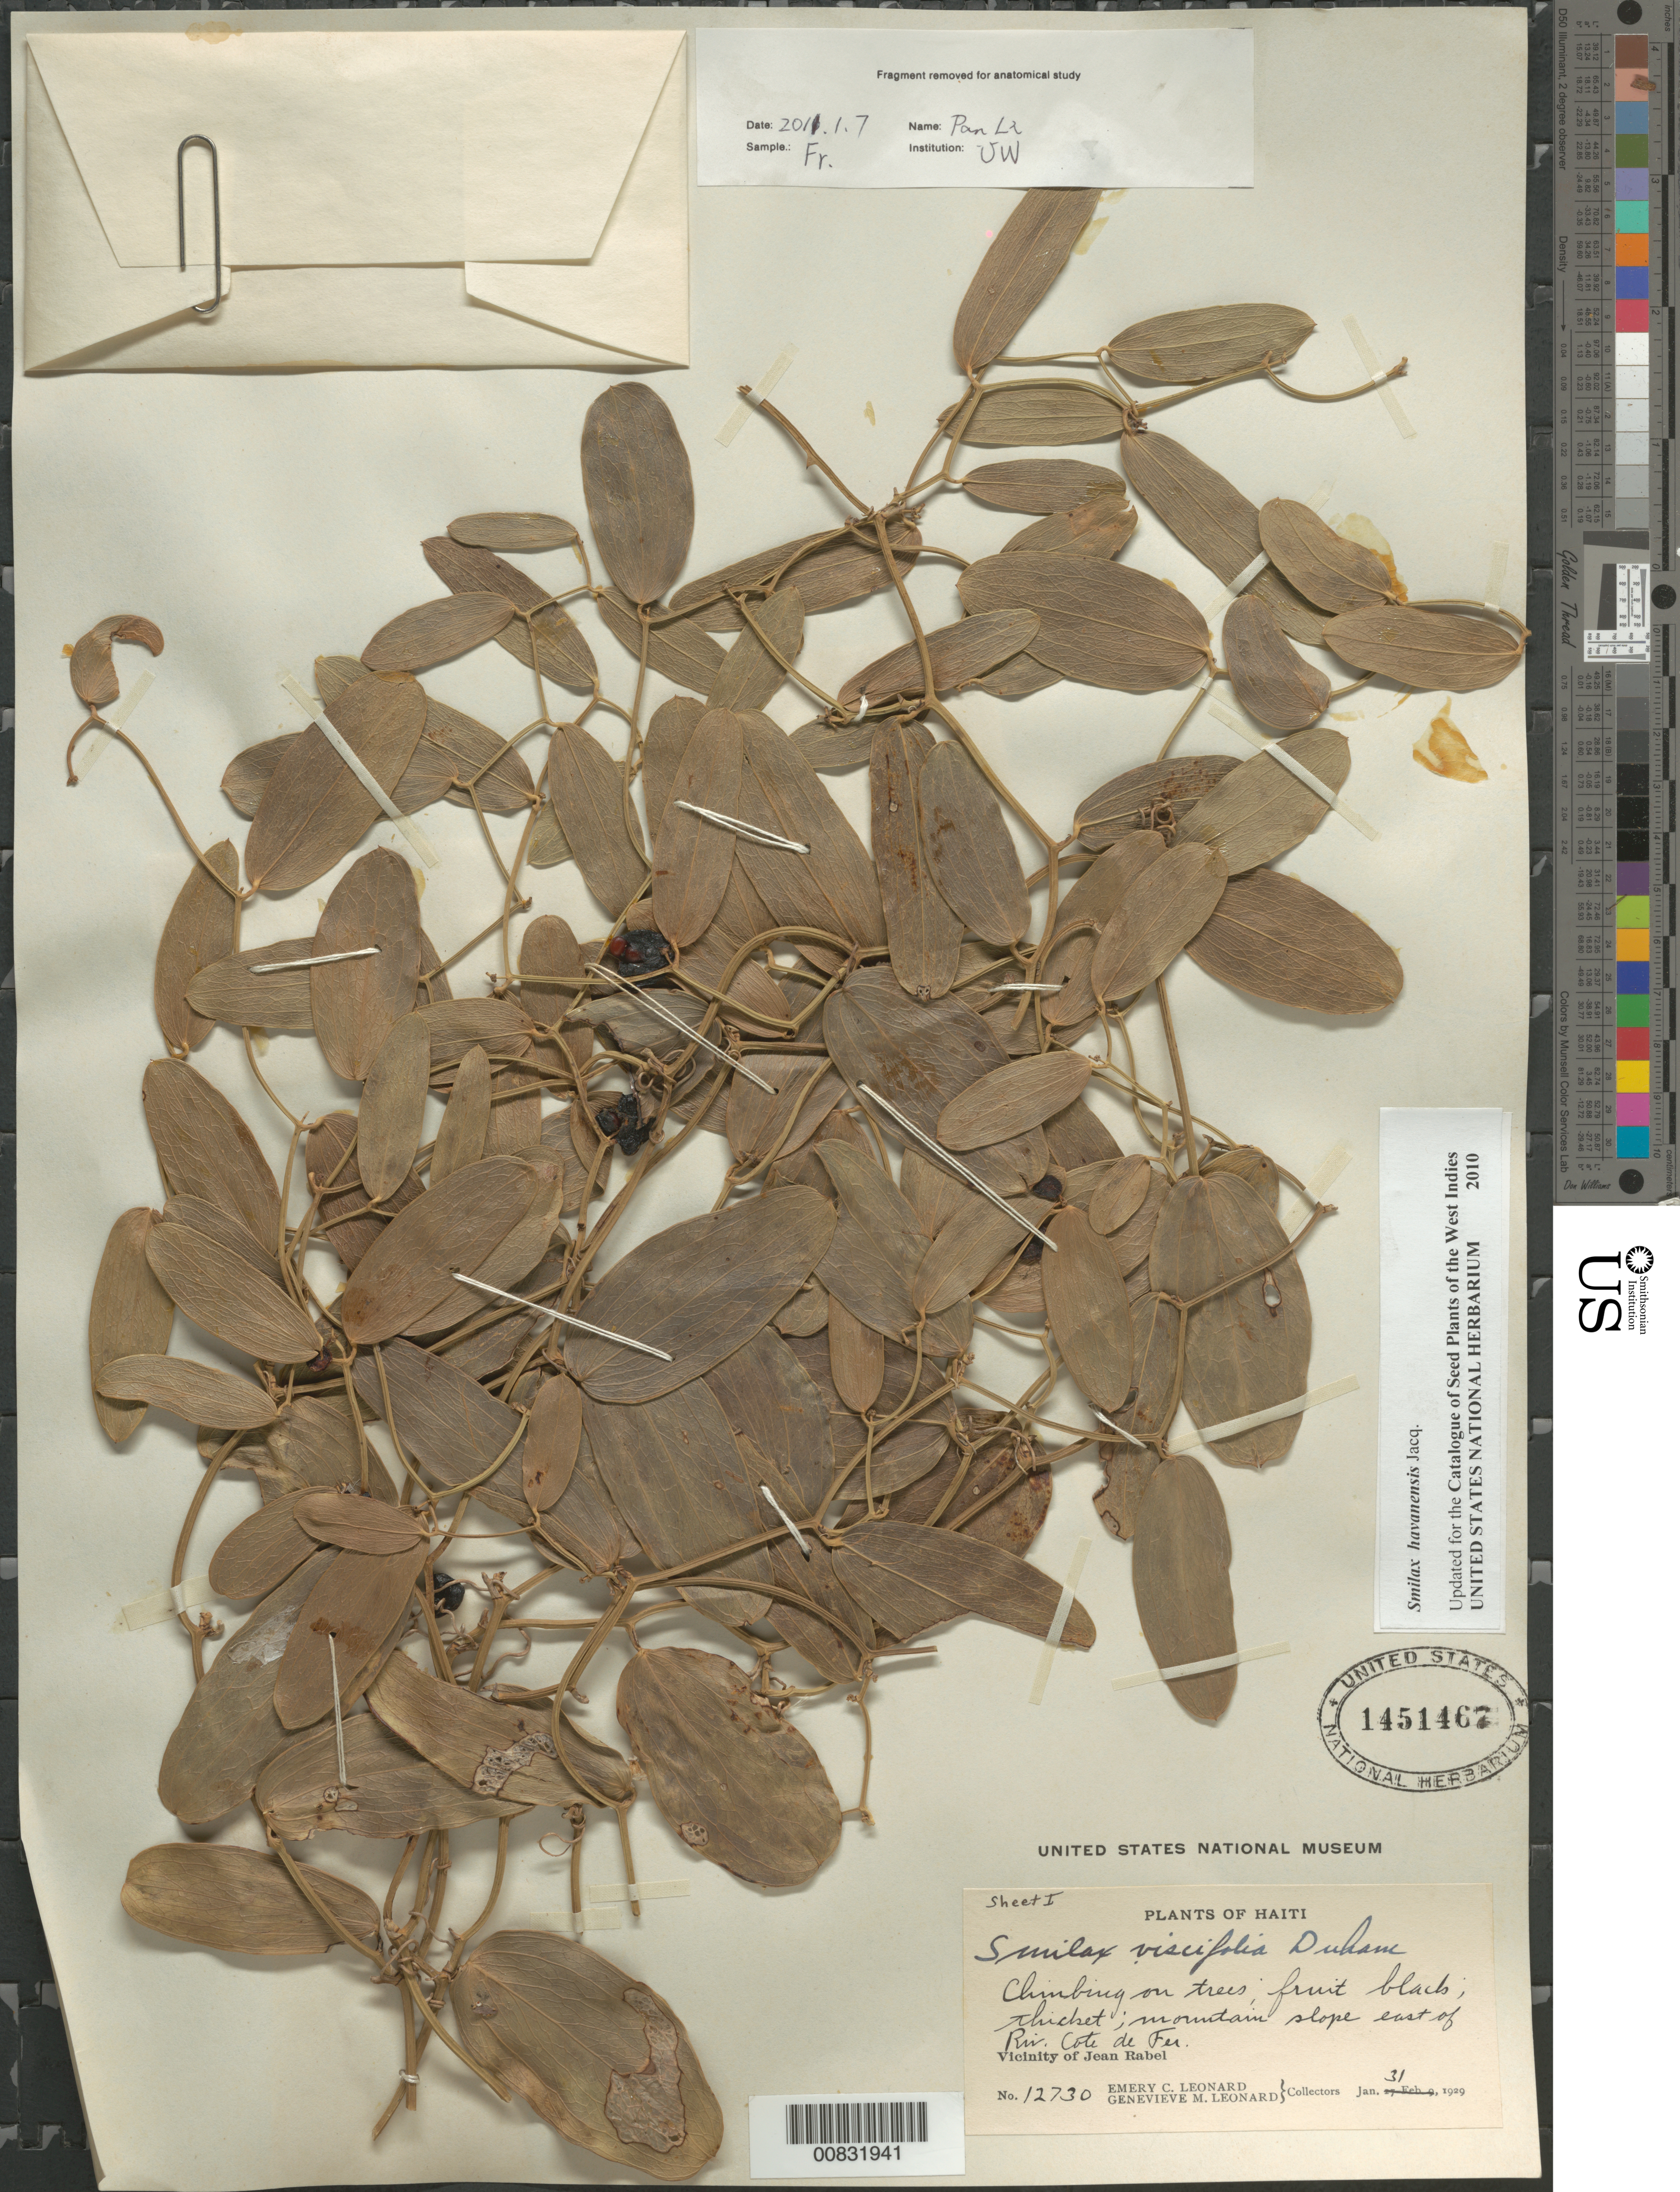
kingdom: Plantae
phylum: Tracheophyta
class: Liliopsida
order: Liliales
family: Smilacaceae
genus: Smilax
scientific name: Smilax havanensis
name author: Jacq.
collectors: E. C. Leonard & G. M. Leonard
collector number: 12730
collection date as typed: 31 Jan 1929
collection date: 1929-01-31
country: Haiti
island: Hispaniola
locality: Vicinity of Jean Rabel. Mountain slope east of Riv. Côte-de-Fer.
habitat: Climbing on trees. Thicket.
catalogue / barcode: US 1451467